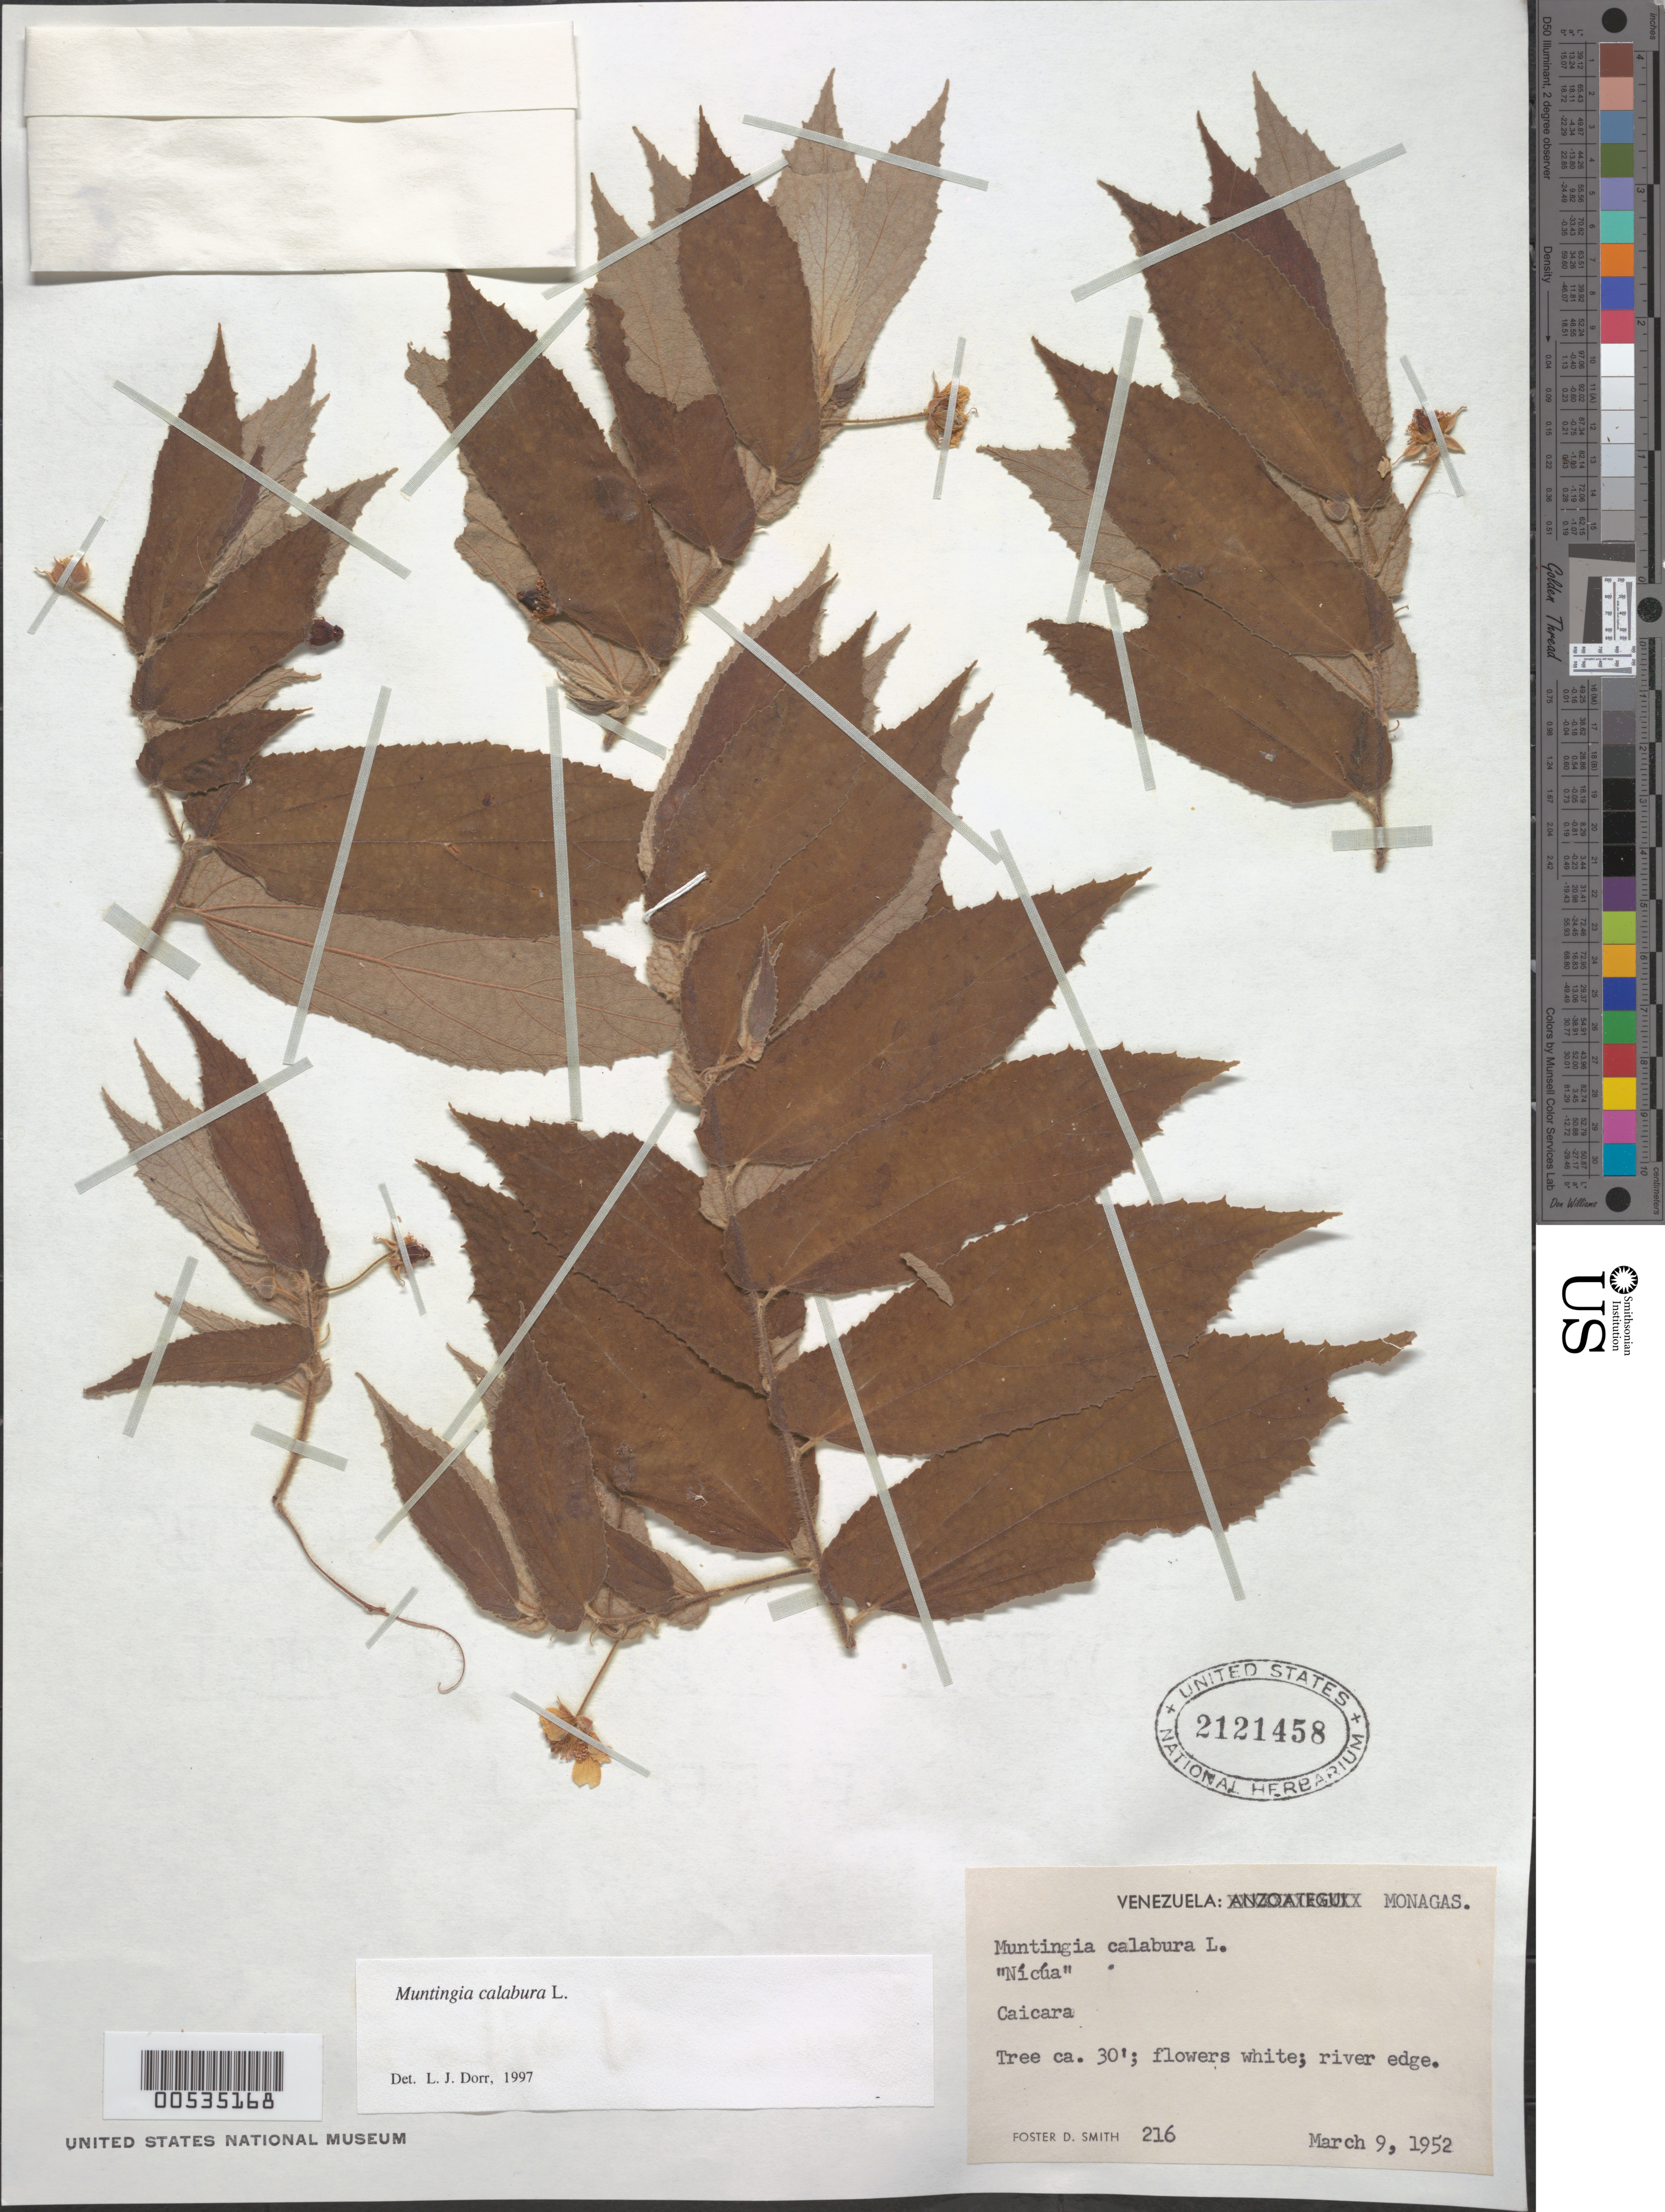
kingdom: Plantae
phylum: Tracheophyta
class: Magnoliopsida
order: Malvales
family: Muntingiaceae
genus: Muntingia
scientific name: Muntingia calabura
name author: L.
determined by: Dorr, L. J., (BOT), Smithsonian Institution - National Museum of Natural History (UNITED STATES)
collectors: F. Smith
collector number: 216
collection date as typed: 09 Mar 1952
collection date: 1952-03-09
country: Venezuela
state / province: Monagas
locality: Caicara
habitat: River edge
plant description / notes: Common name: Nícúa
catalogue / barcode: US 2121458